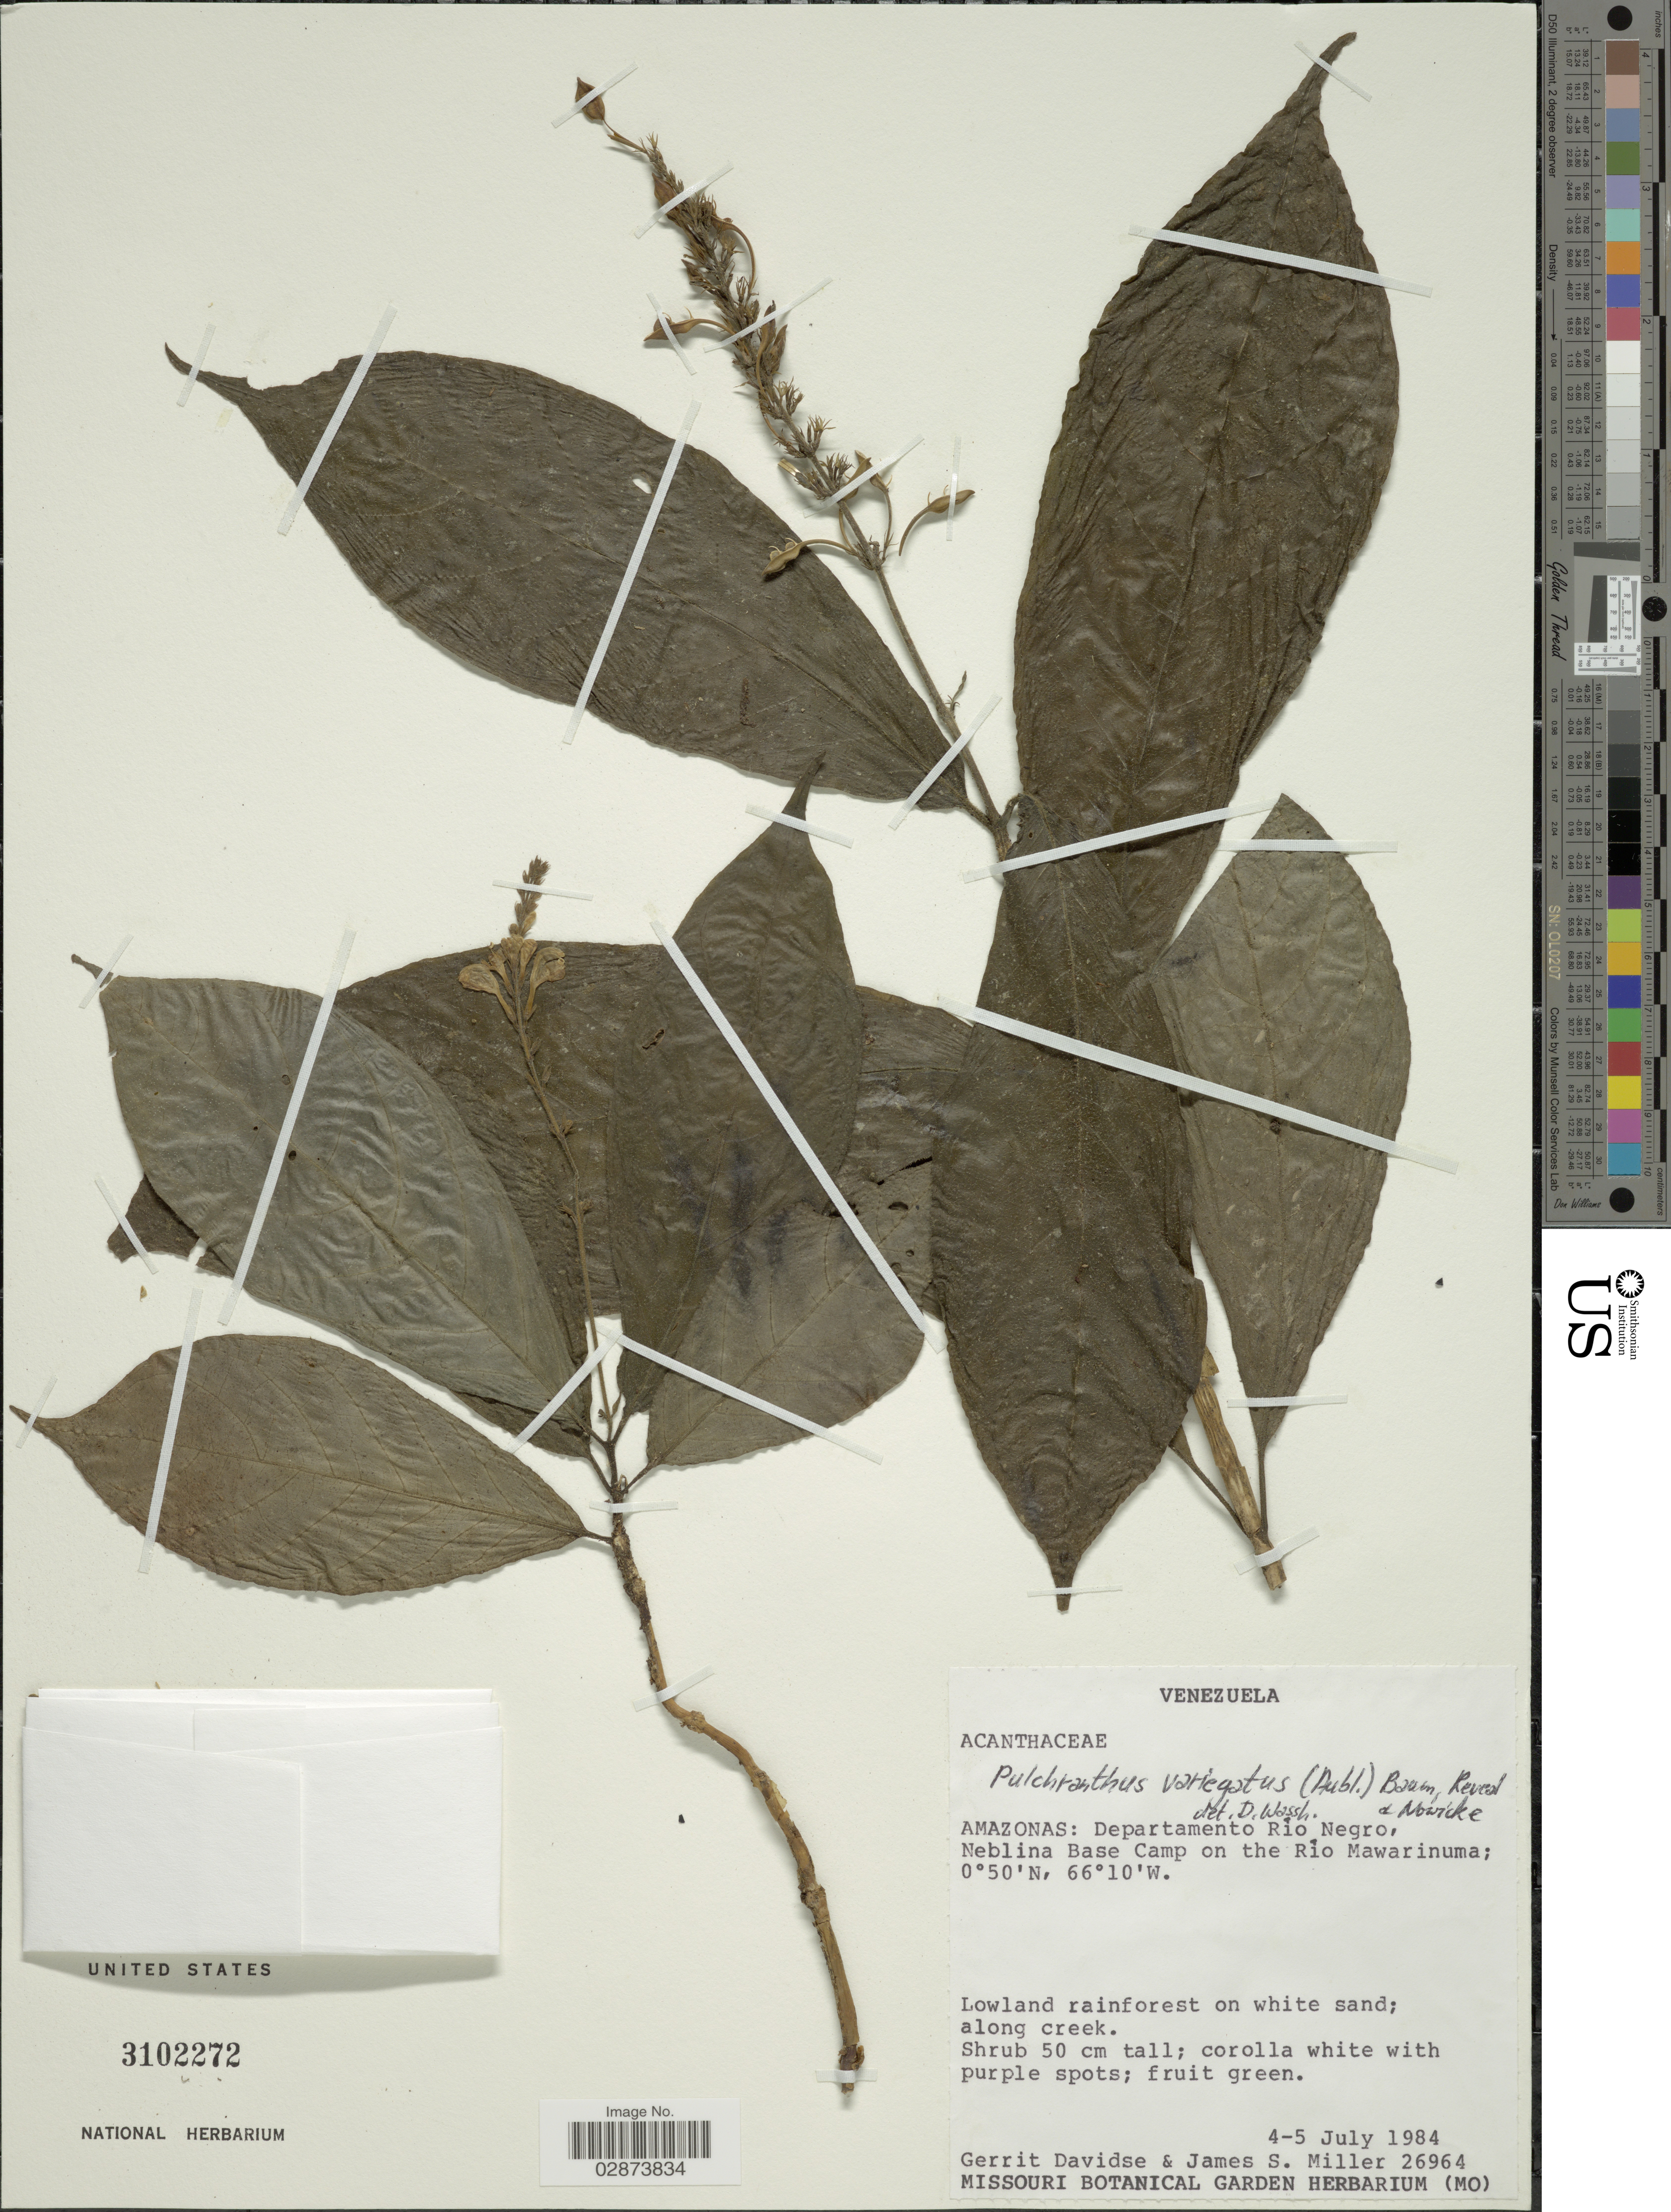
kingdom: Plantae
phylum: Tracheophyta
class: Magnoliopsida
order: Lamiales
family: Acanthaceae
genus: Pulchranthus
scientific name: Pulchranthus congestus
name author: (Lindau) V.M. Baum et al.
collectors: G. Davidse & J. S. Miller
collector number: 26964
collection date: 1984-07-04/1984-07-05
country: Venezuela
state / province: Amazonas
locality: Departamento Río Negro, Neblina Base Camp on the Río Mawarinuma.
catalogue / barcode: US 3102272